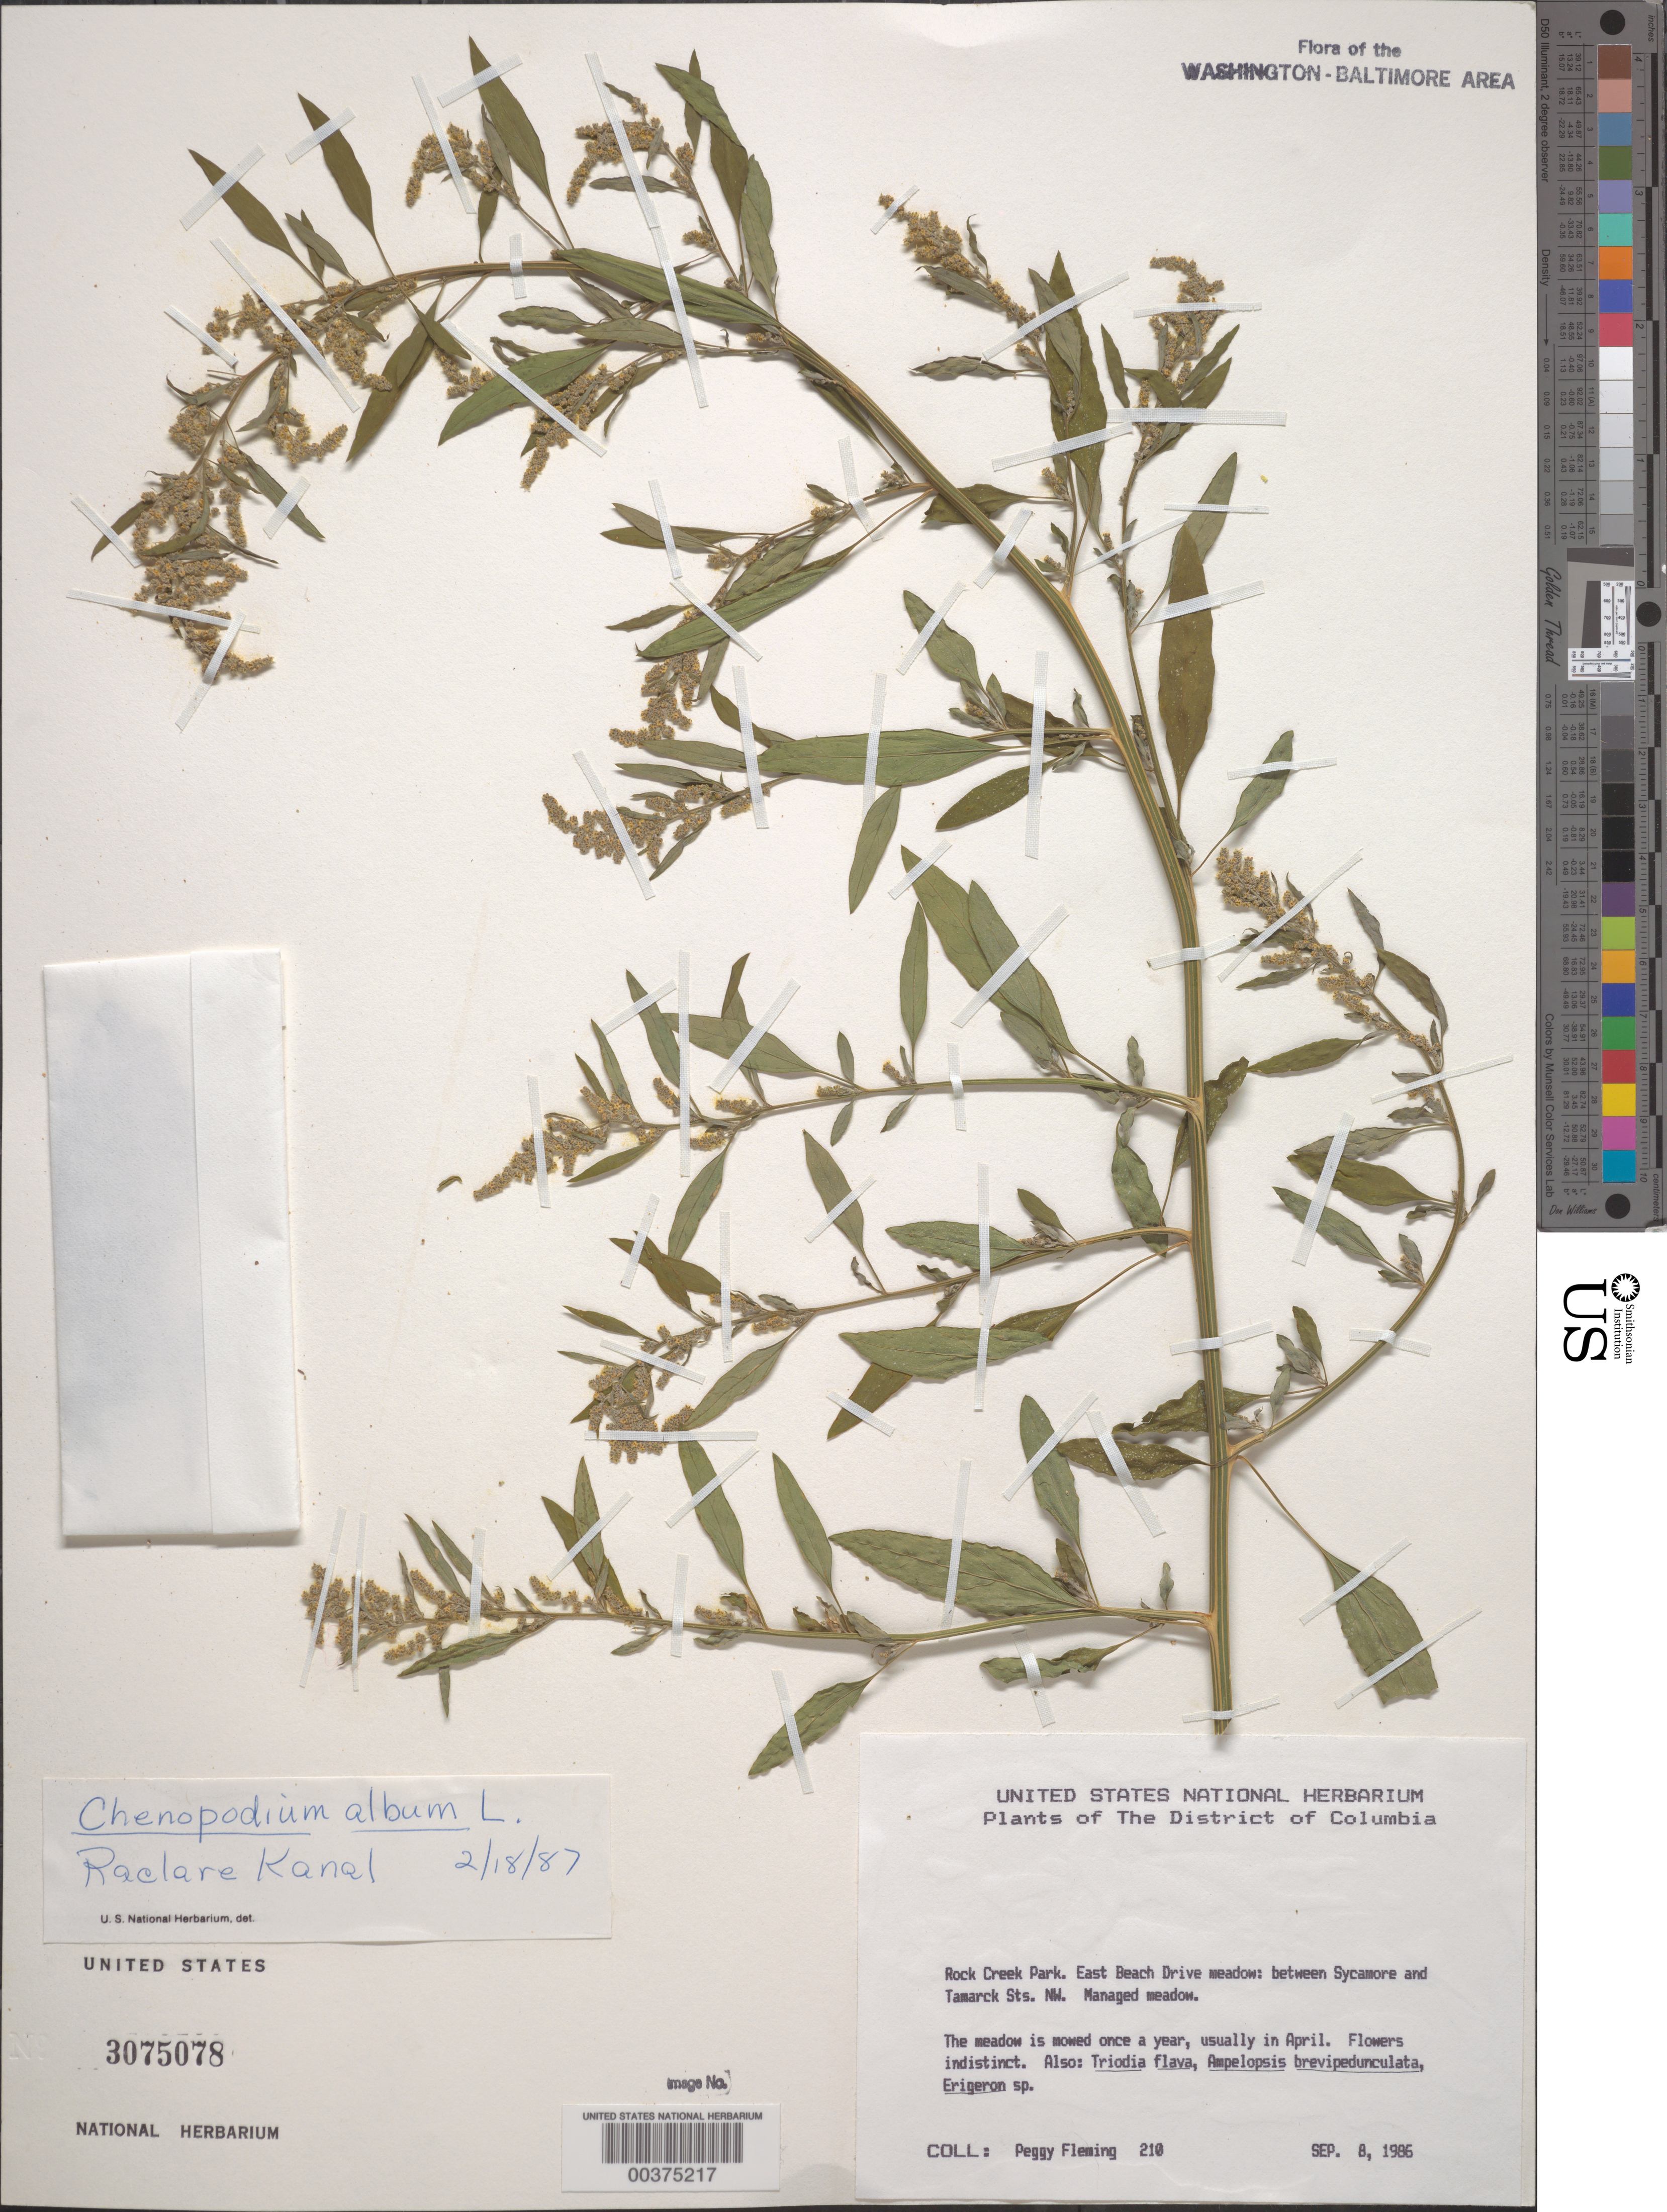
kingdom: Plantae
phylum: Tracheophyta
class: Magnoliopsida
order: Caryophyllales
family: Amaranthaceae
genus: Chenopodium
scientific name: Chenopodium album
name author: L.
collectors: P. Fleming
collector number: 210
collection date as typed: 08 Sep 1986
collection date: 1986-09-08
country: United States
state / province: District of Columbia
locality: Rock Creek Park, E Beach Drive meadow, between Sycamore and Tamarck Sts, NW.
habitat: Managed meadow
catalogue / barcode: US 3075078